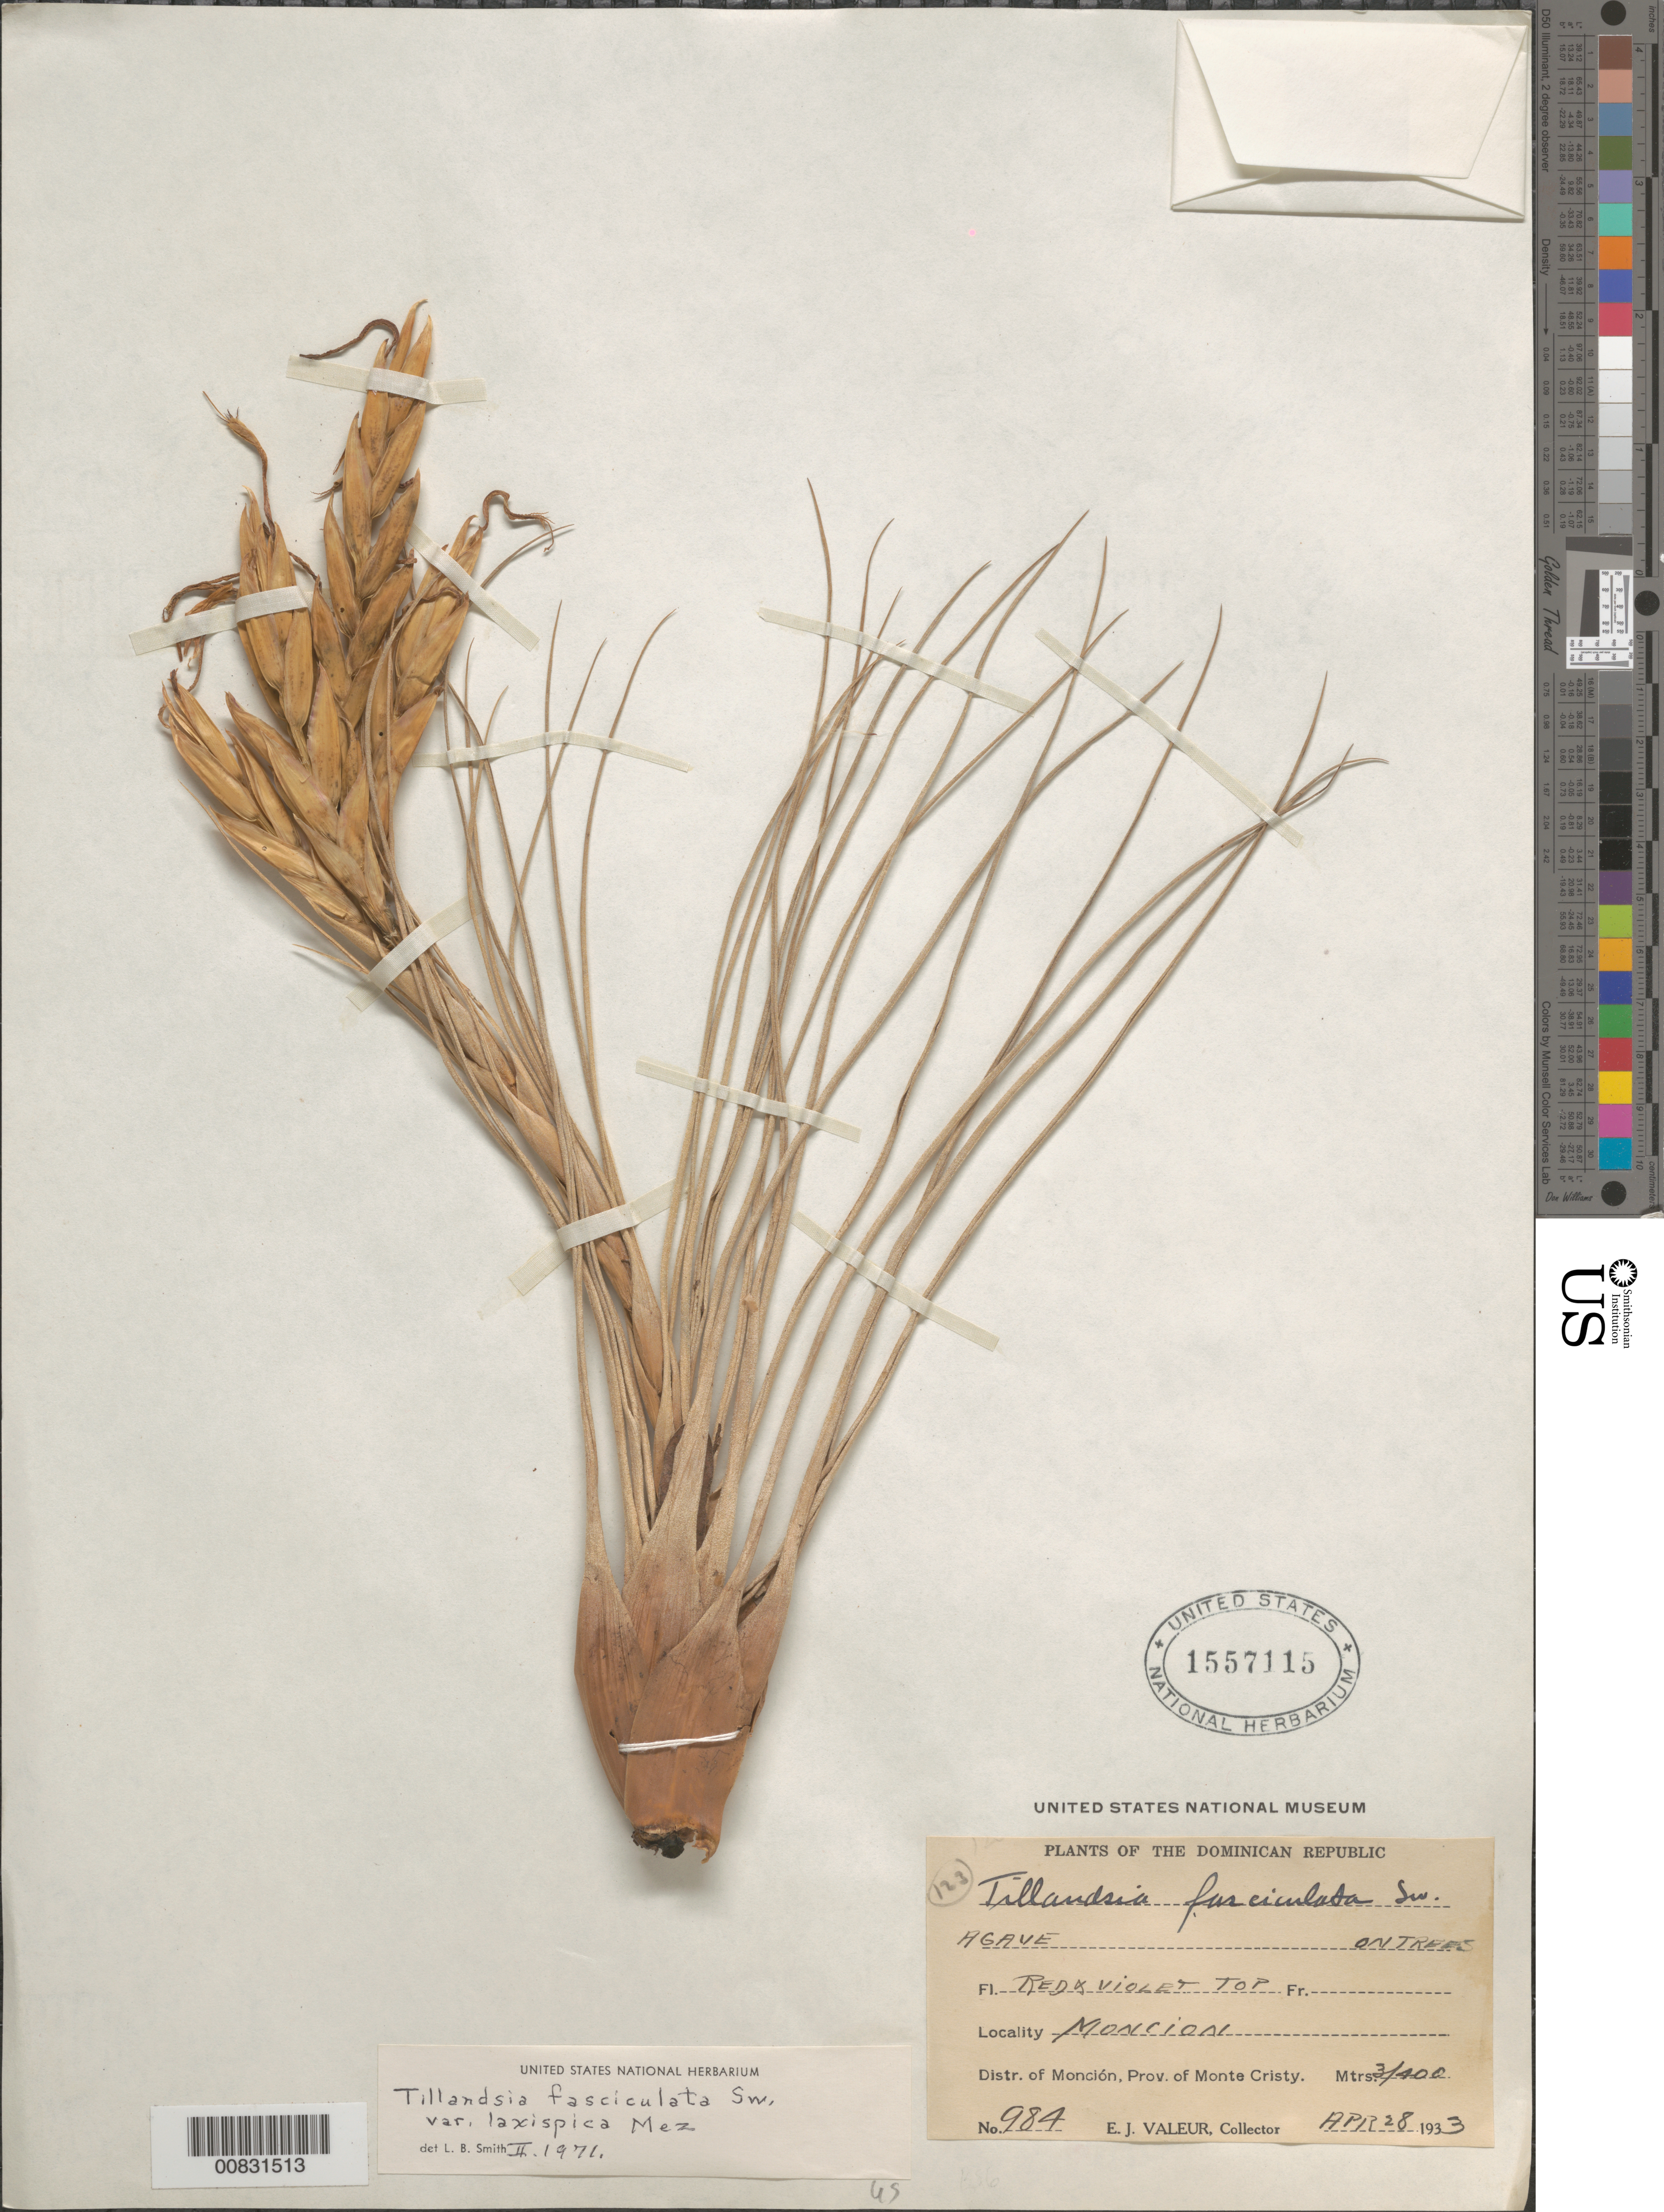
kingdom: Plantae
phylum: Tracheophyta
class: Liliopsida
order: Poales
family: Bromeliaceae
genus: Tillandsia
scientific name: Tillandsia fasciculata var. laxispica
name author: Mez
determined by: Smith, Lyman B., (US), NMNH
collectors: E. Valeur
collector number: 984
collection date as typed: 28 Apr 1933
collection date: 1933-04-28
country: Dominican Republic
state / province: Monte Cristi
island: Hispaniola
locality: Monción. Distr. of Monción, Prov. of Montecristi.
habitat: On trees.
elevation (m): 300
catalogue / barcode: US 1557115